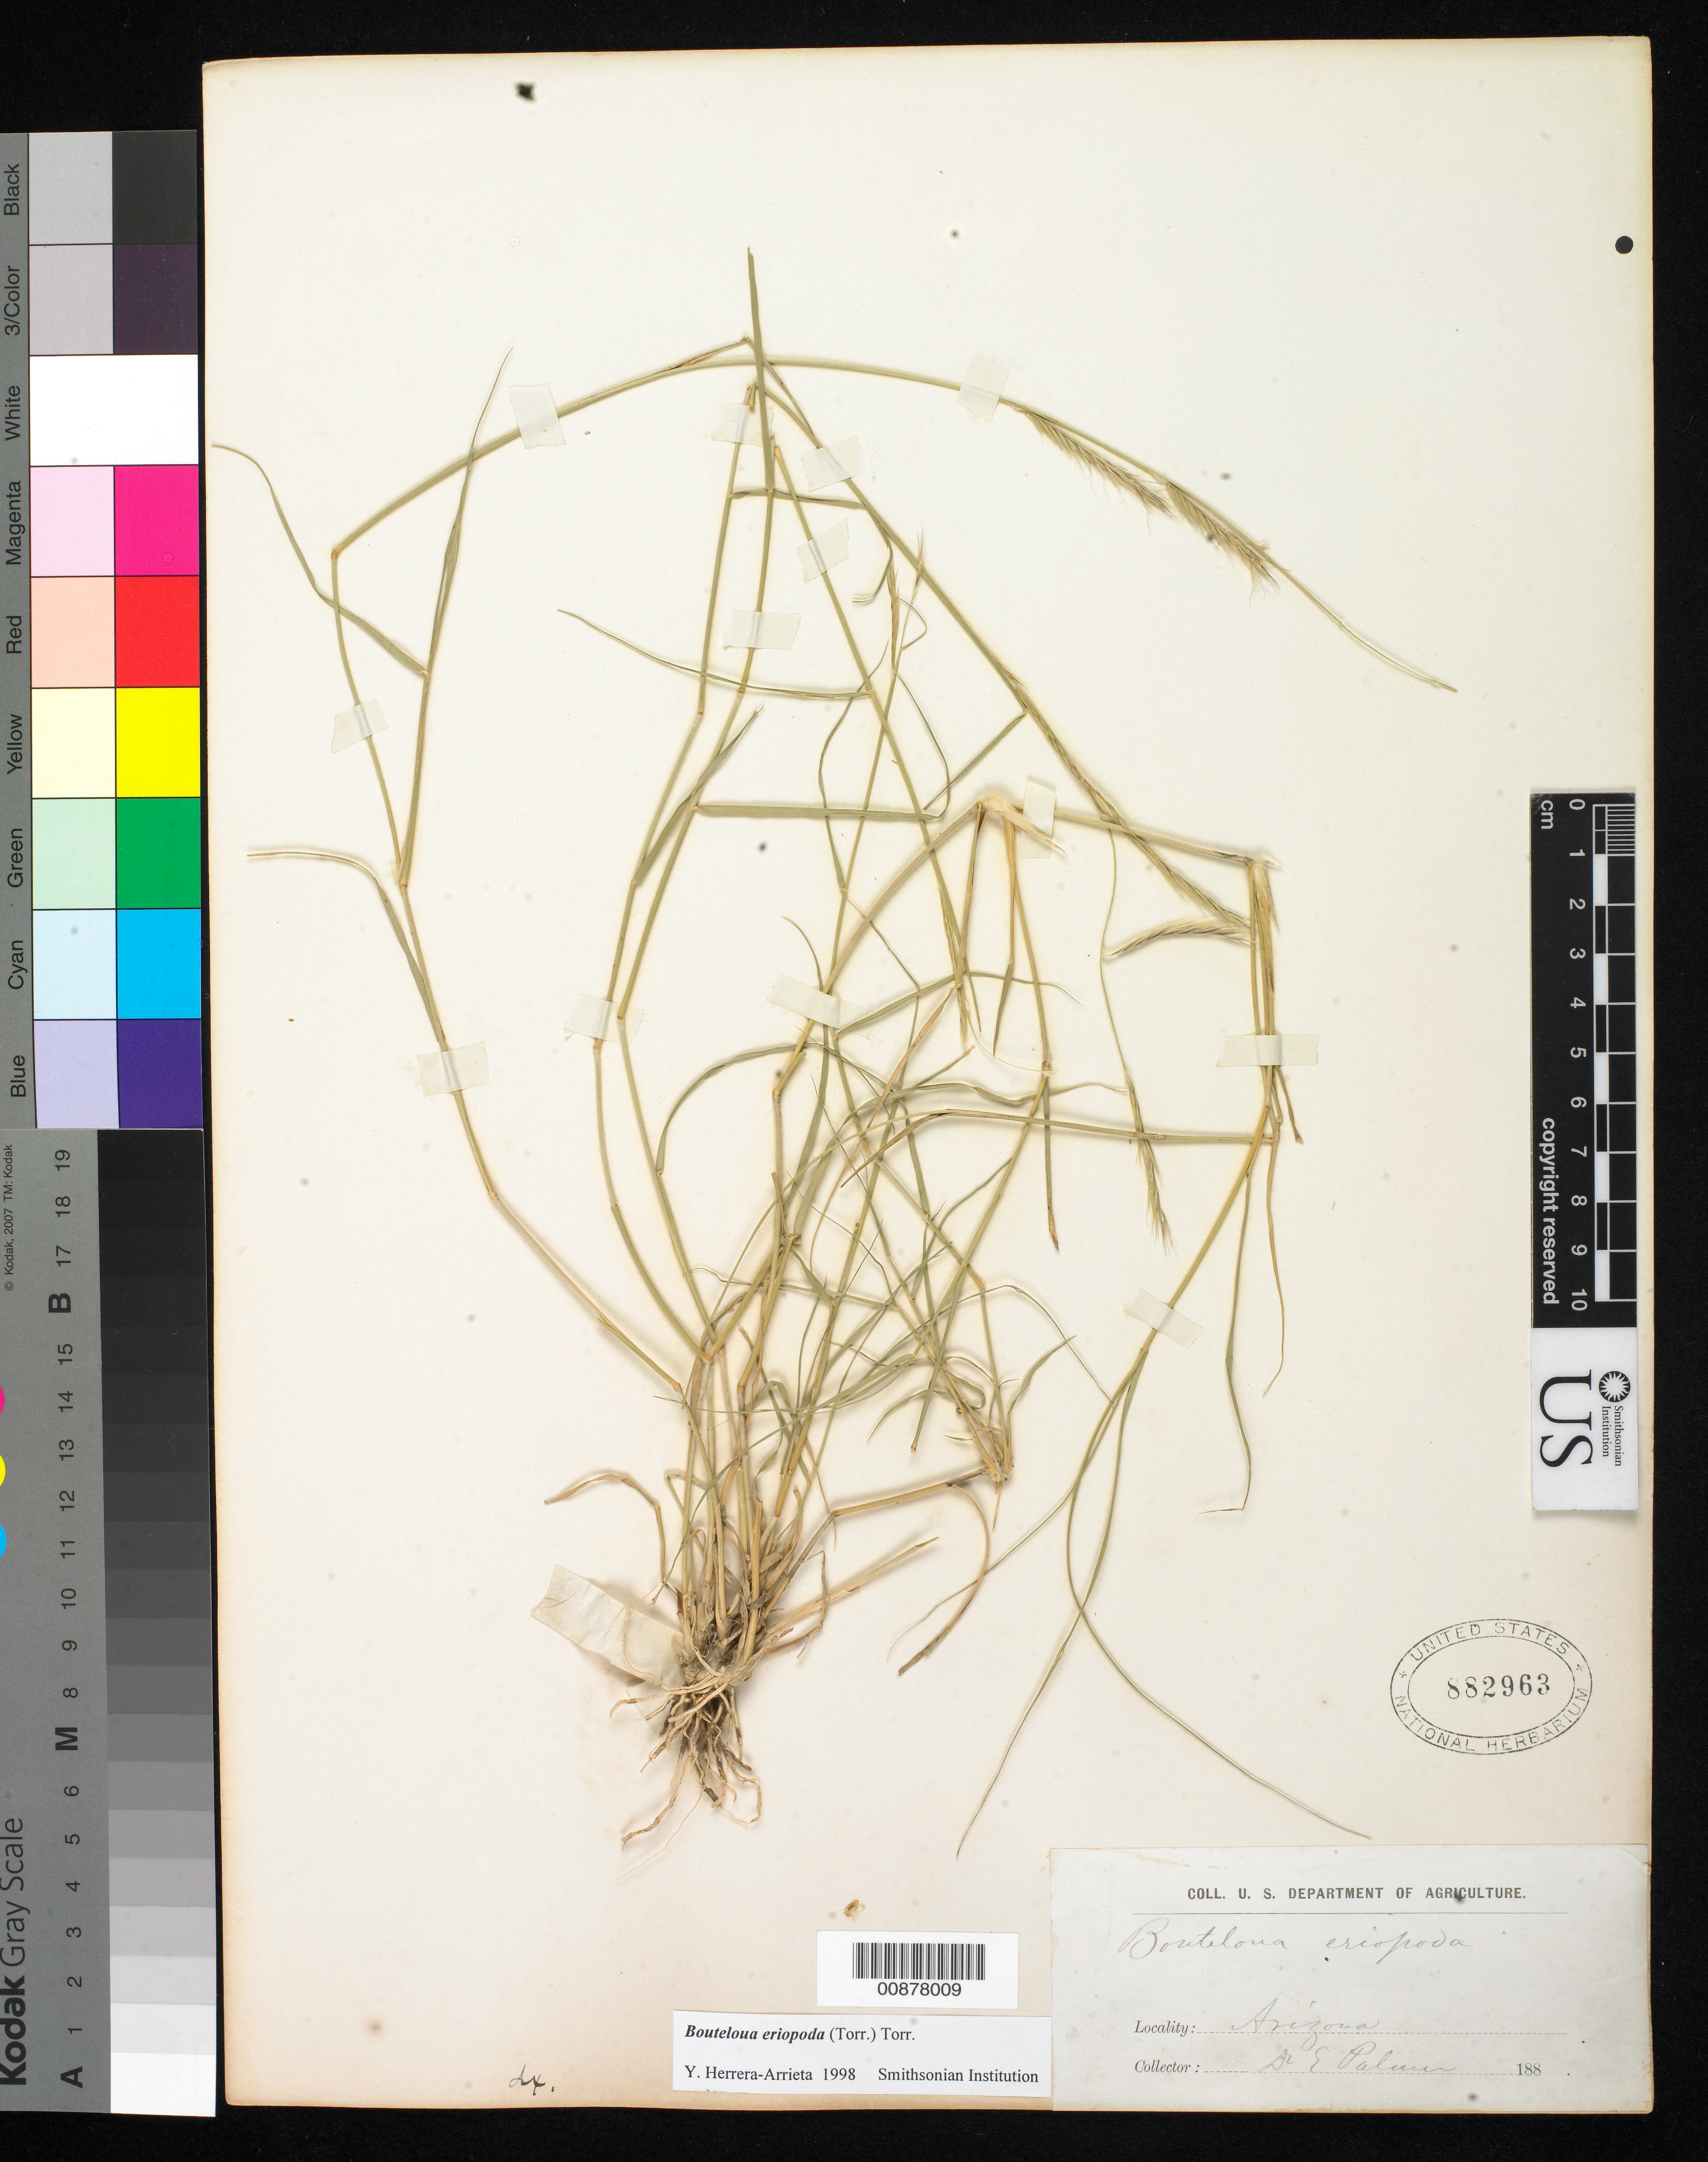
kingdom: Plantae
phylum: Tracheophyta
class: Liliopsida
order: Poales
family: Poaceae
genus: Bouteloua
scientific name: Bouteloua eriopoda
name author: (Torr.) Torr.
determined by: Herrera Arrieta, Y., (CIIDIR), Instituto Politecnico Nacional (MEXICO)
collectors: E. Palmer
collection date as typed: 188-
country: United States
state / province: Arizona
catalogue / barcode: US 882963